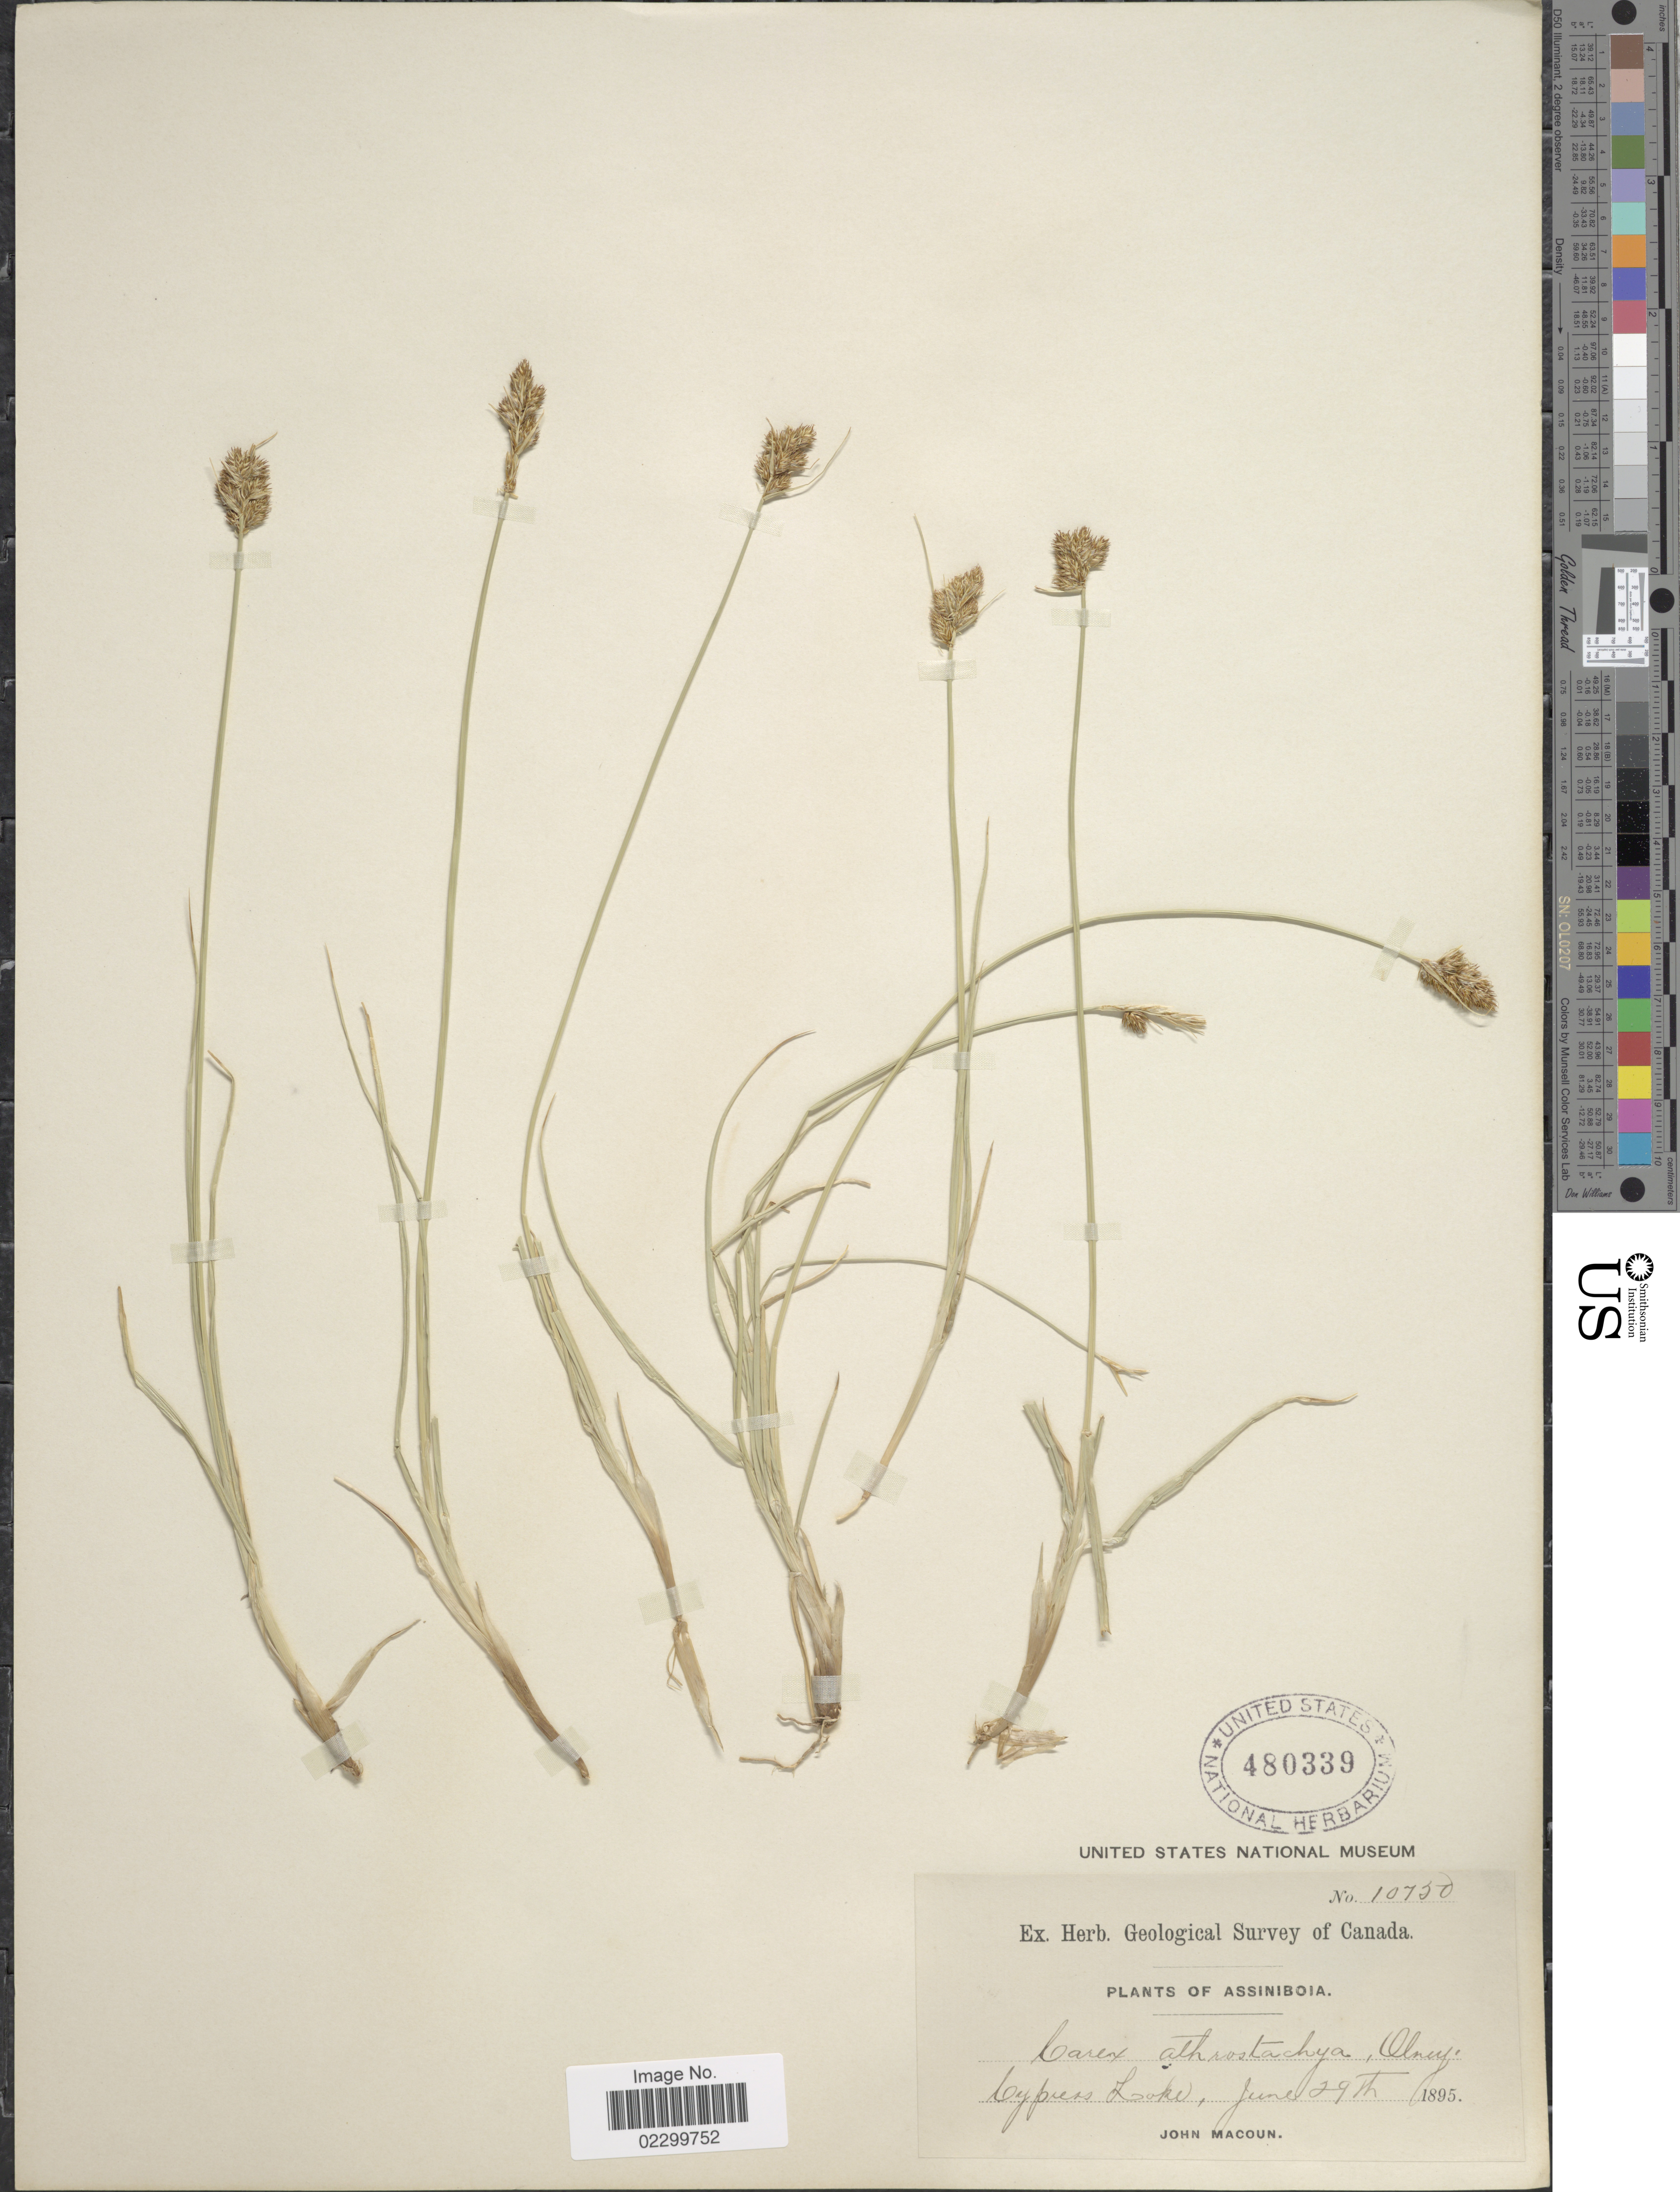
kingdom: Plantae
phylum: Tracheophyta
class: Liliopsida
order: Poales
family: Cyperaceae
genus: Carex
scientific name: Carex athrostachya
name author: Olney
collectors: J. Macoun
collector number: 10750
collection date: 1895-06-29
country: Canada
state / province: Saskatchewan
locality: Assiniboia, Cypress Lake.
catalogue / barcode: US 480339